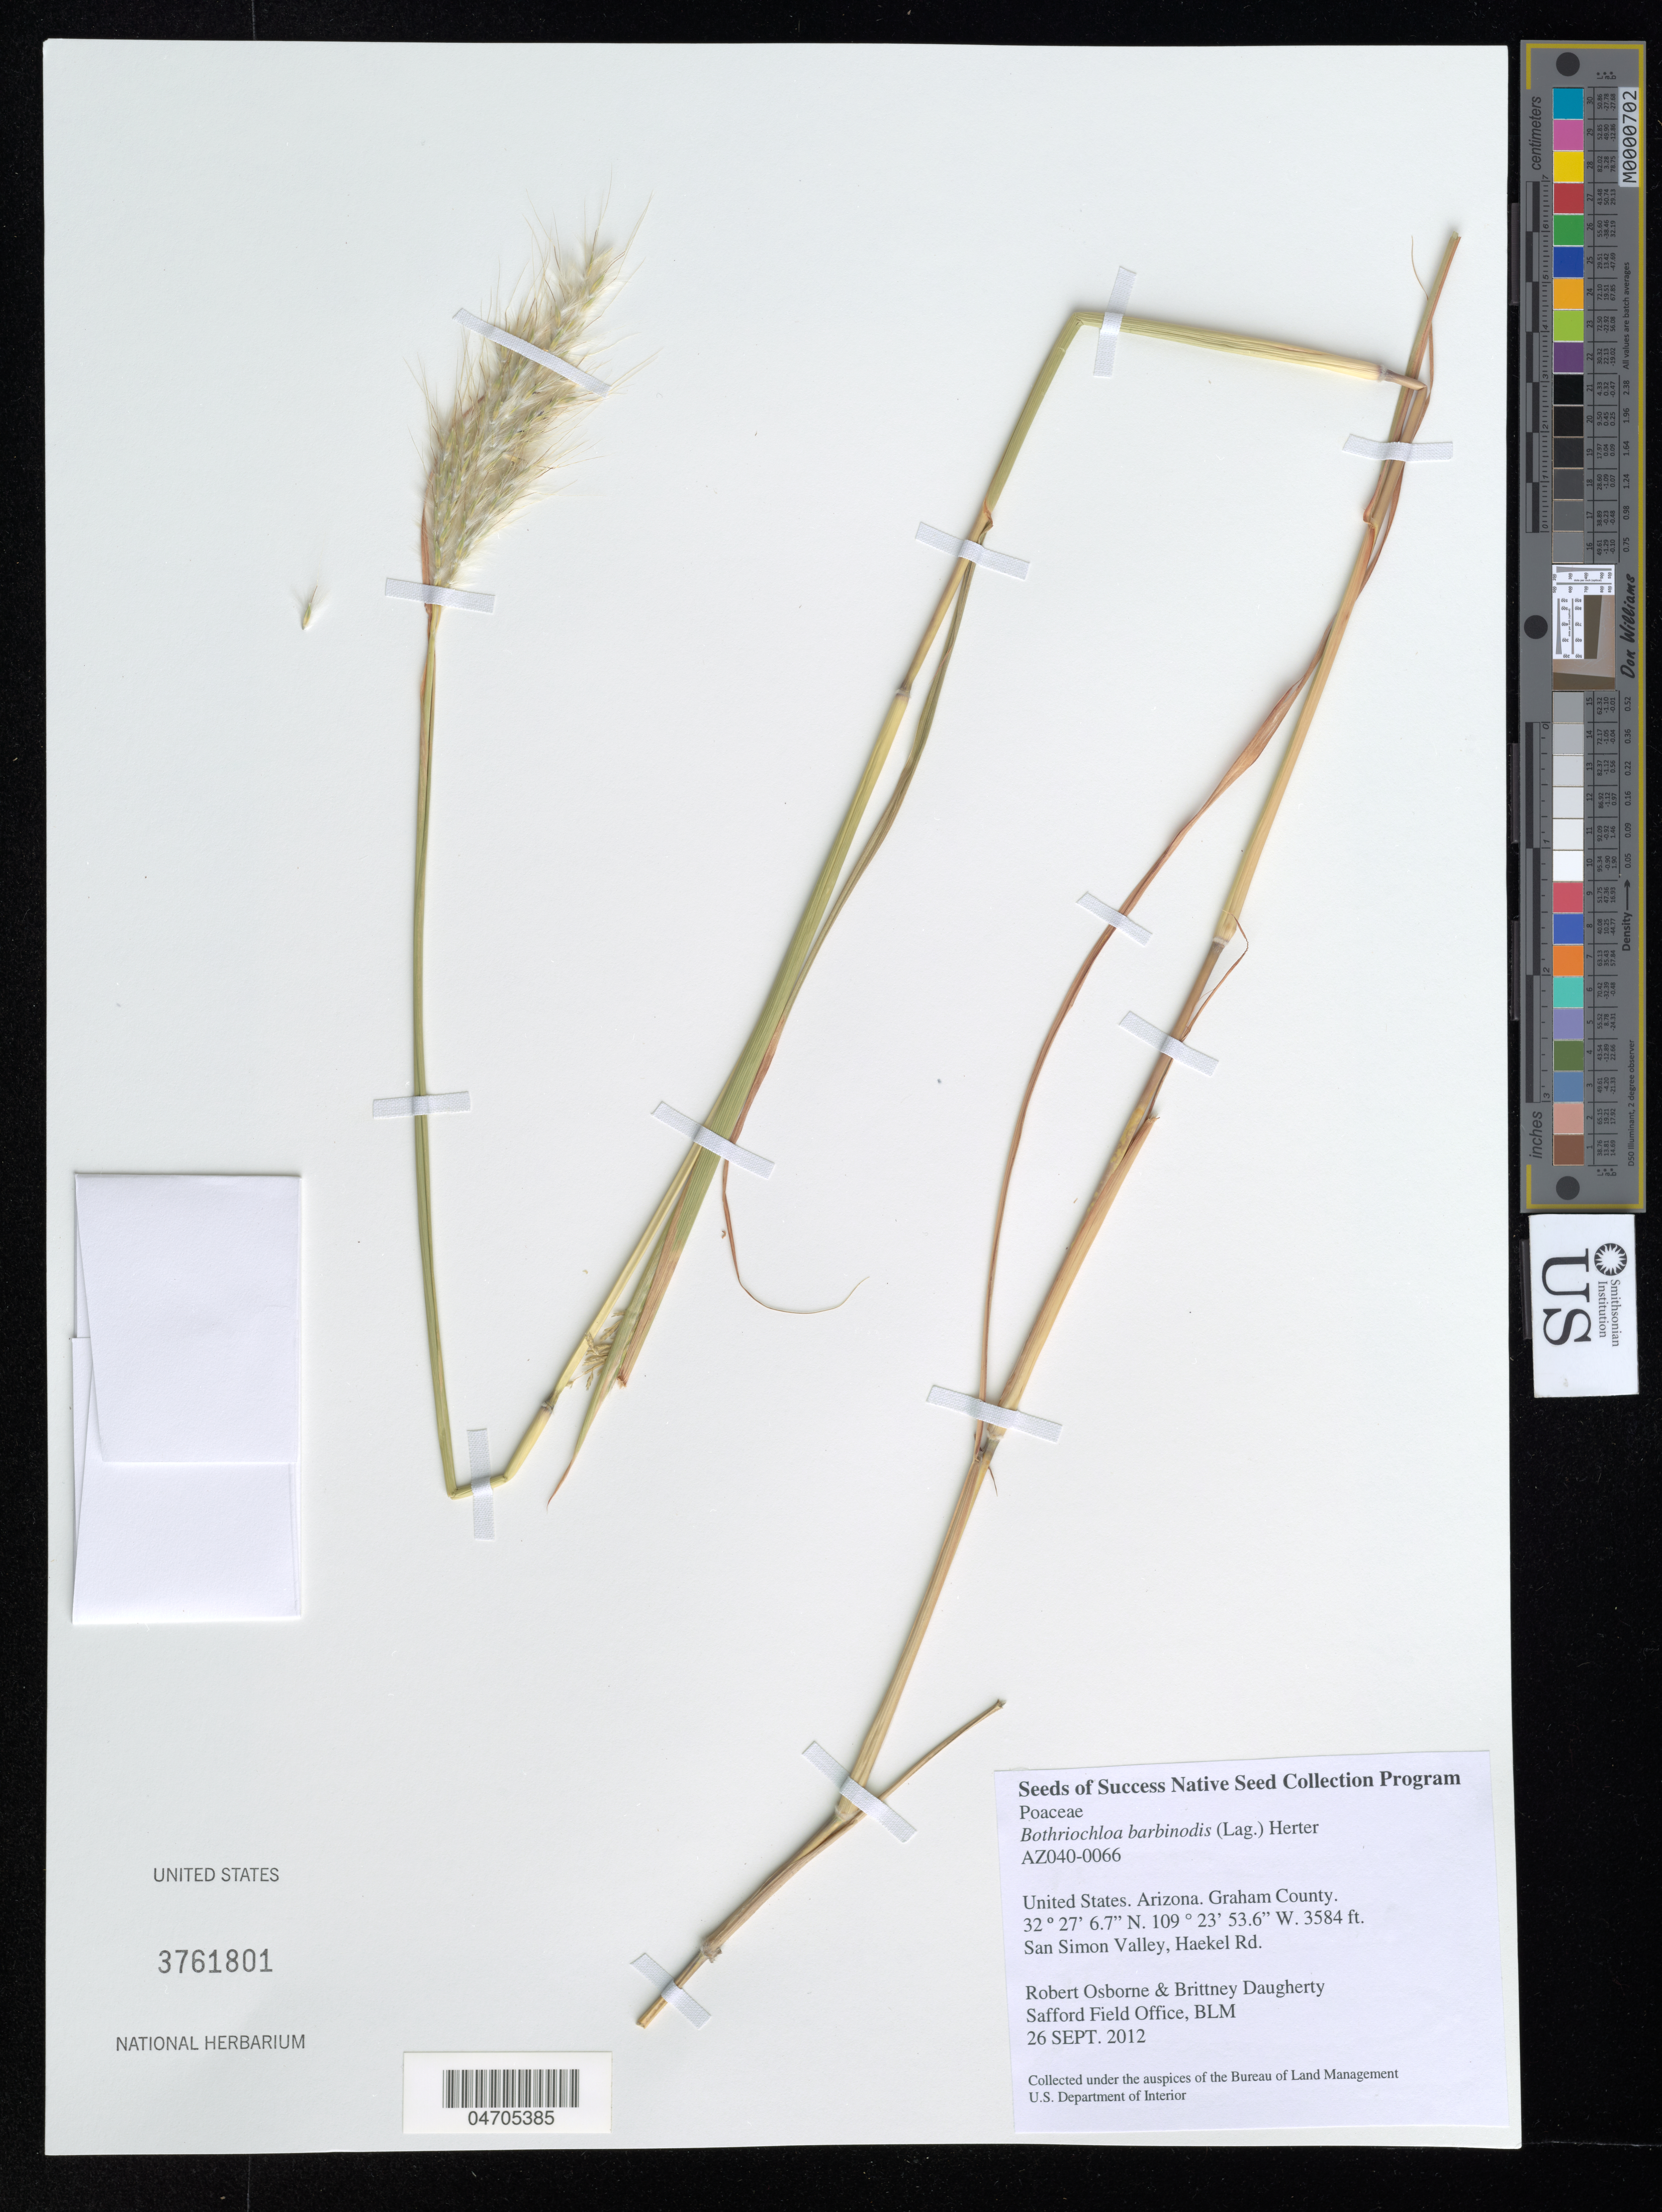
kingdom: Plantae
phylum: Tracheophyta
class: Liliopsida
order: Poales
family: Poaceae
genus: Bothriochloa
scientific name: Bothriochloa barbinodis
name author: (Lag.) Herter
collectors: R. Osborne & B. Daugherty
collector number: AZ040-0066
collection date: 2012-09-26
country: United States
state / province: Arizona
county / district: Graham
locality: Graham County. San Simon Valley, Haekel Rd.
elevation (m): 1092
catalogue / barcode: US 3761801